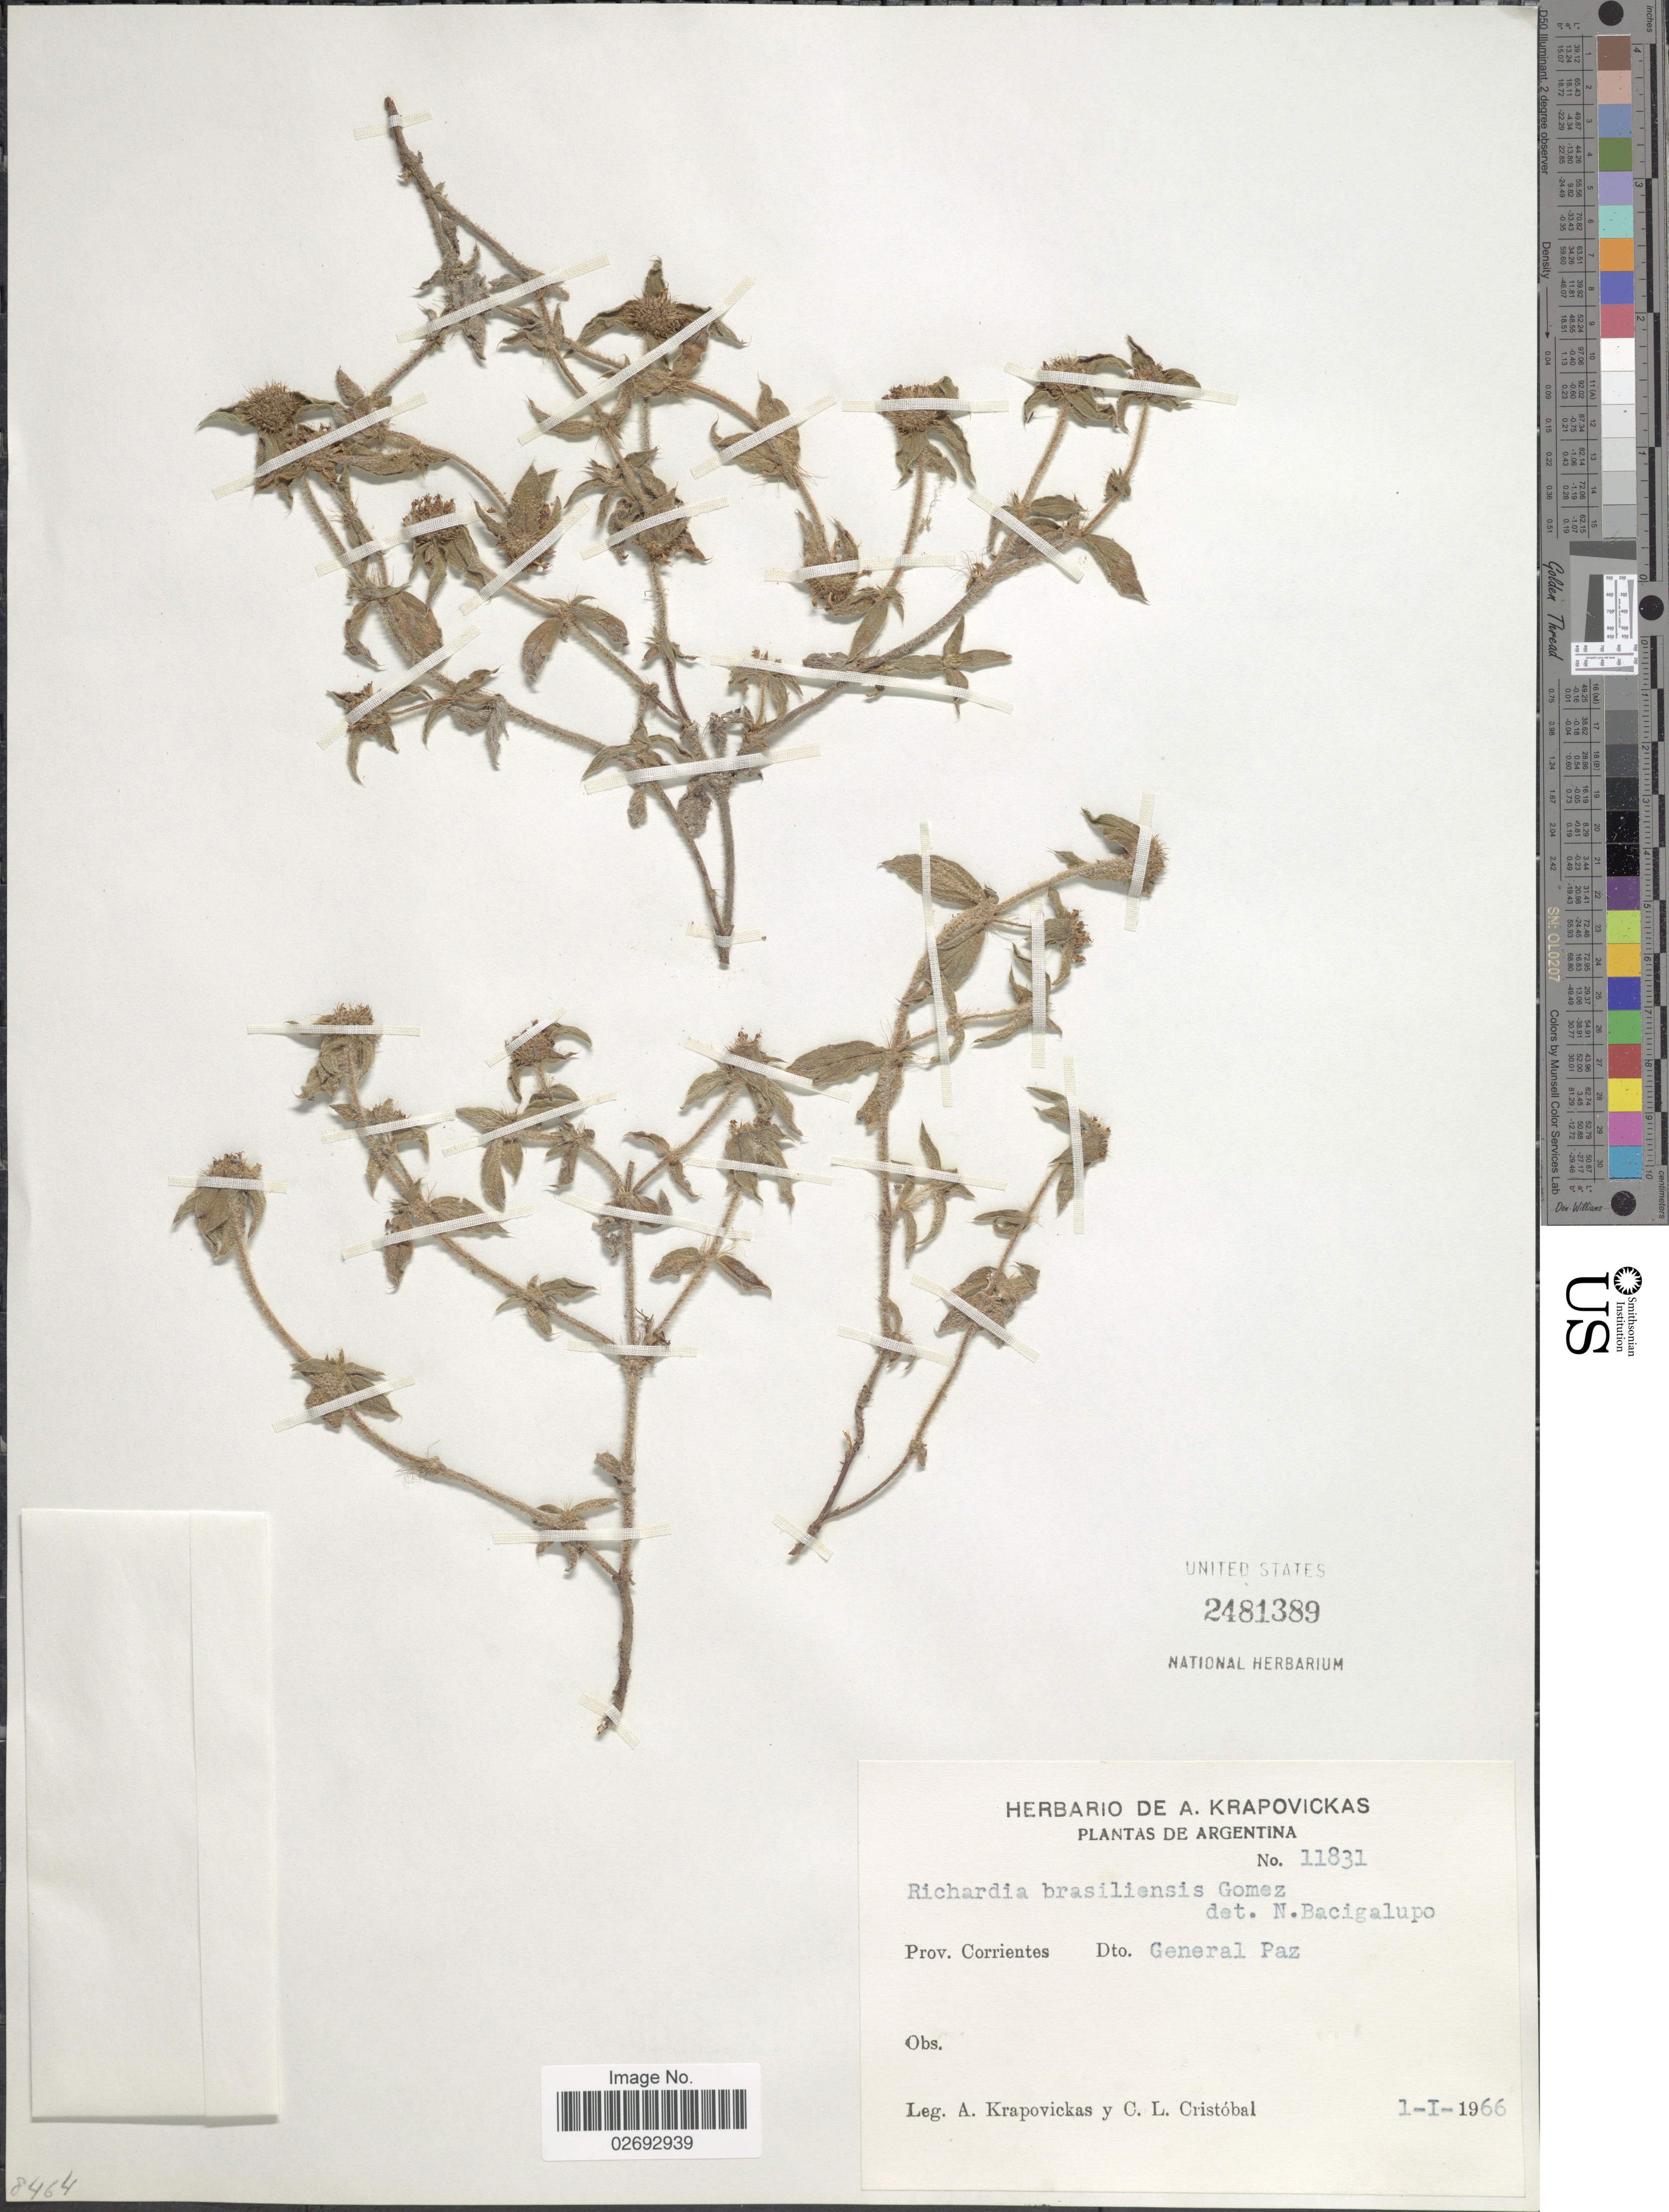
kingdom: Plantae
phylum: Tracheophyta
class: Magnoliopsida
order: Gentianales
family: Rubiaceae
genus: Richardia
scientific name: Richardia brasiliensis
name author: Gomes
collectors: A. Krapovickas & C. L. Cristóbal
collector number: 11831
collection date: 1966-01-01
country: Argentina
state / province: Corrientes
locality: Dto. General Paz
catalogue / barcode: US 2481389